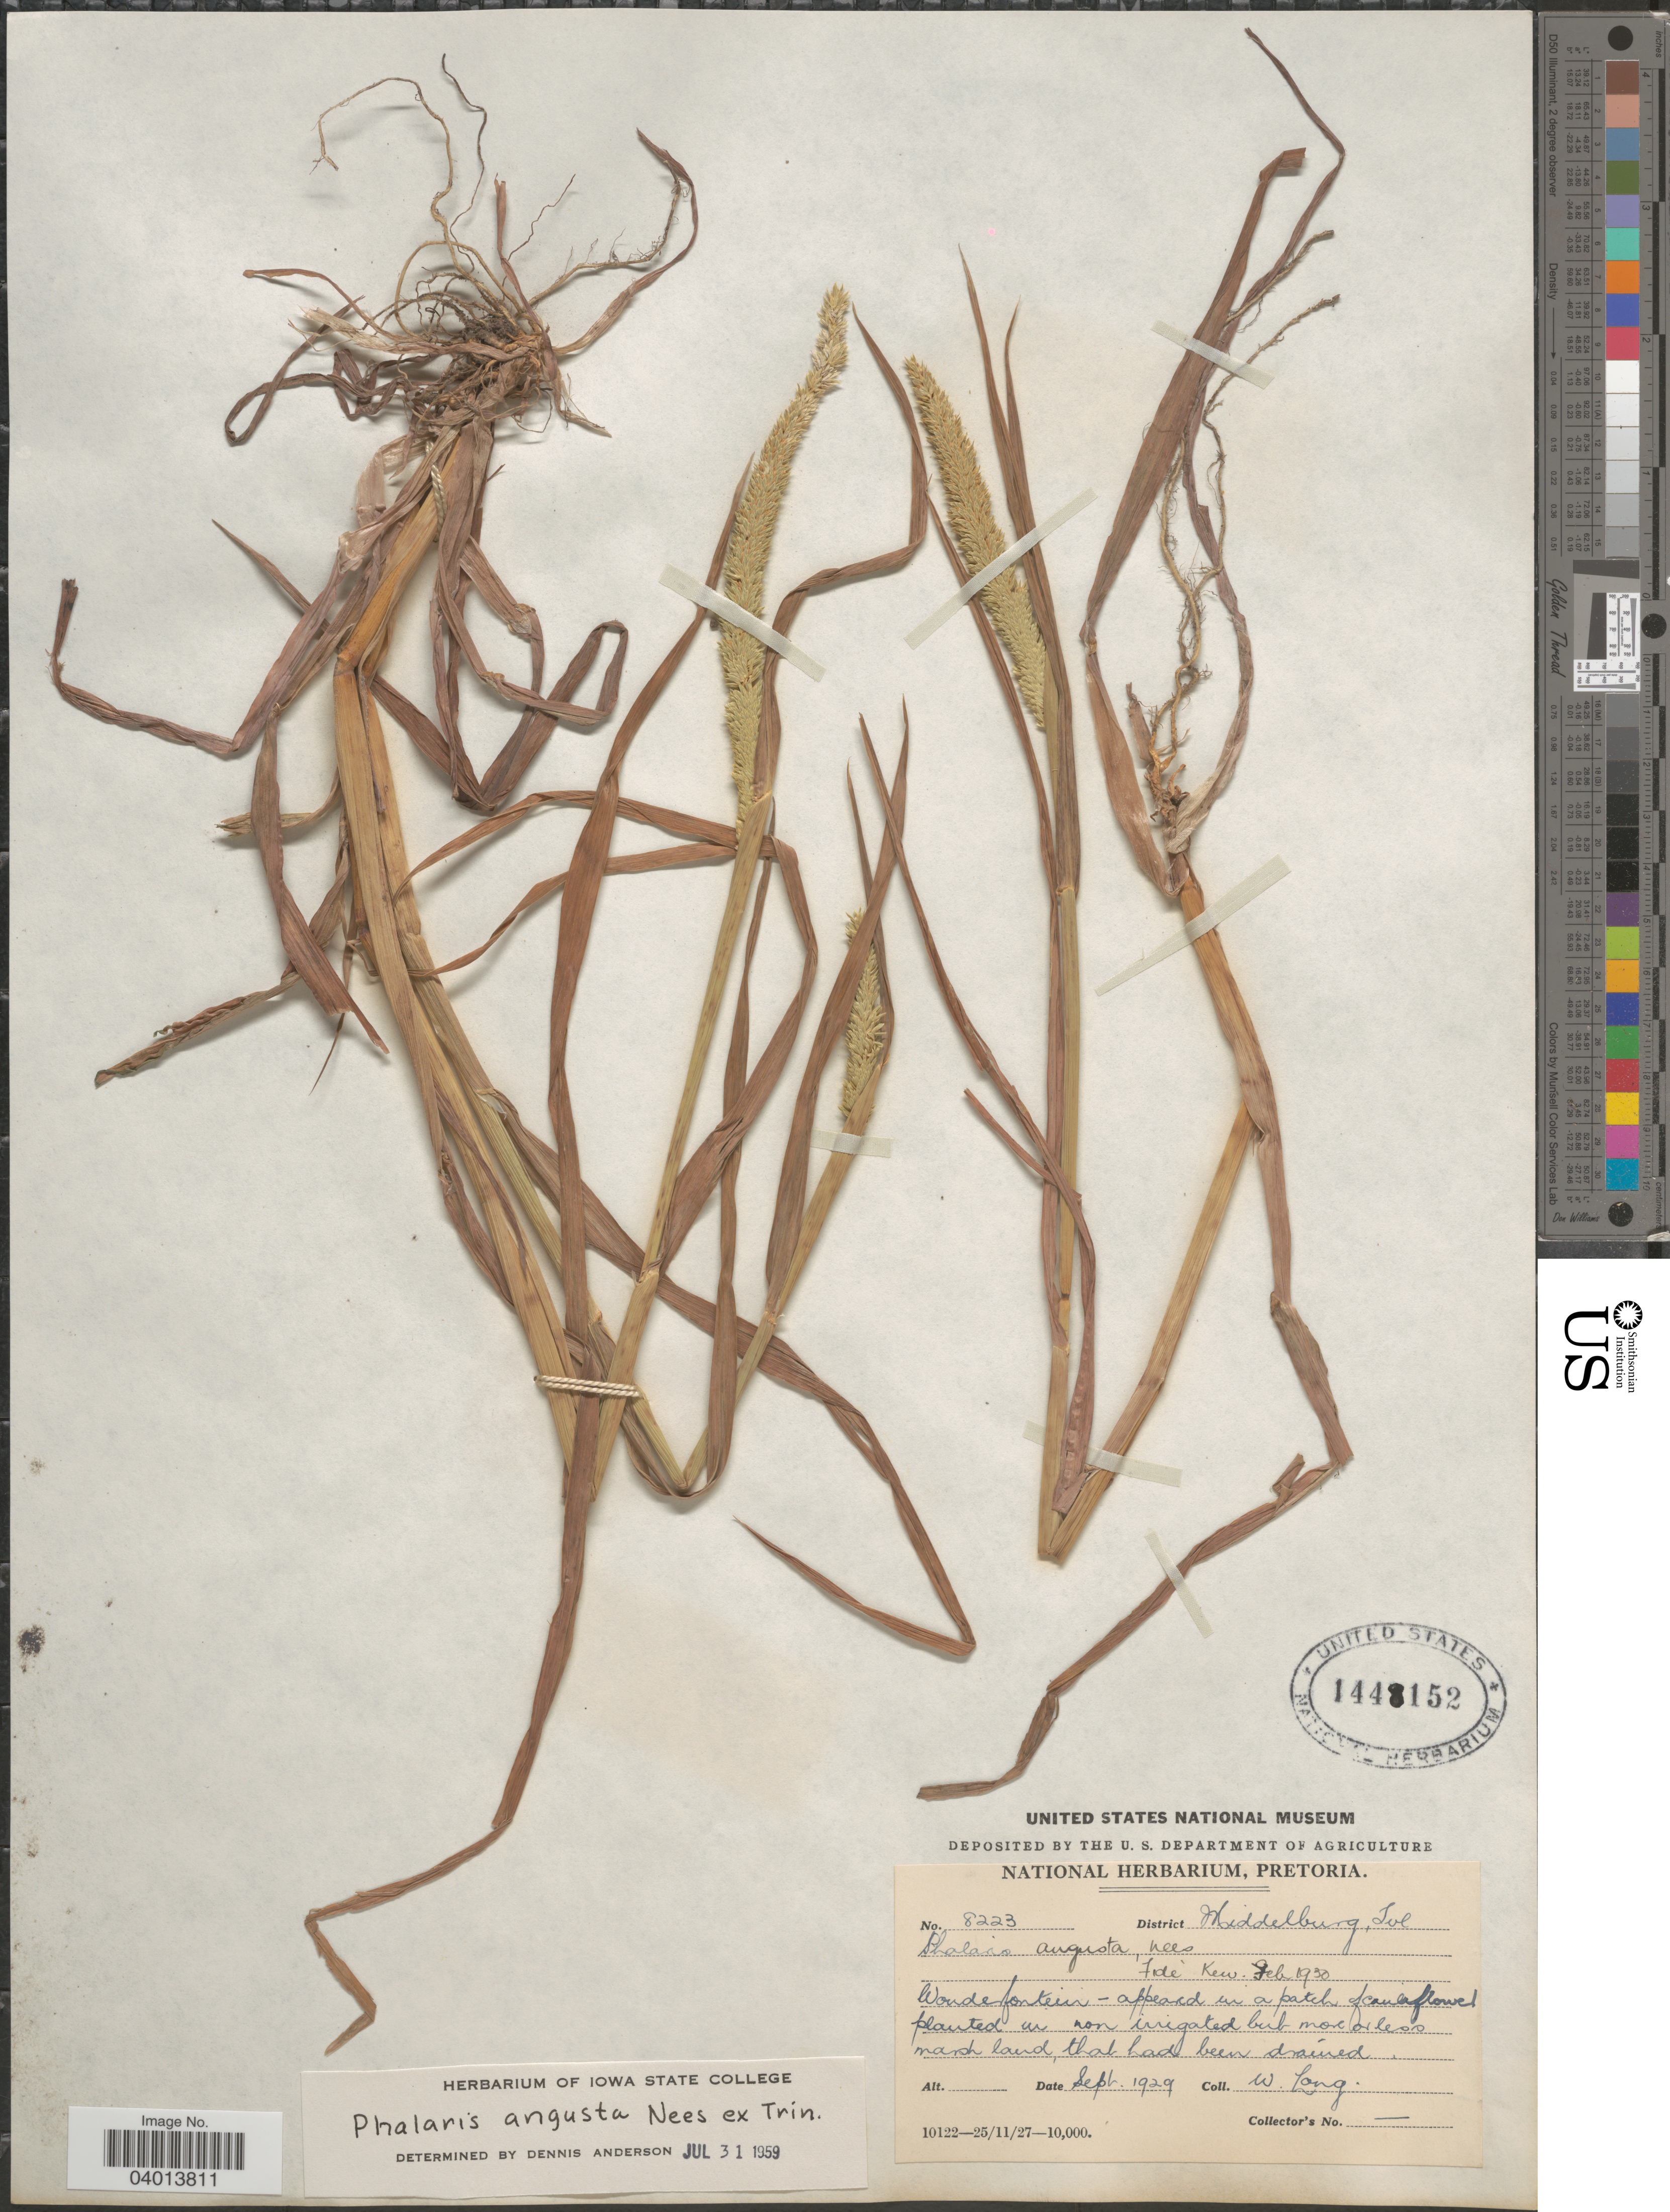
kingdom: Plantae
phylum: Tracheophyta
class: Liliopsida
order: Poales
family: Poaceae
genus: Phalaris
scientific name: Phalaris angusta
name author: Nees ex Trin.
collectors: W. Long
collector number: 8223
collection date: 1929-09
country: South Africa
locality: District Middelburg, Tvl. Wonderfontein.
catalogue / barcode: US 1448152